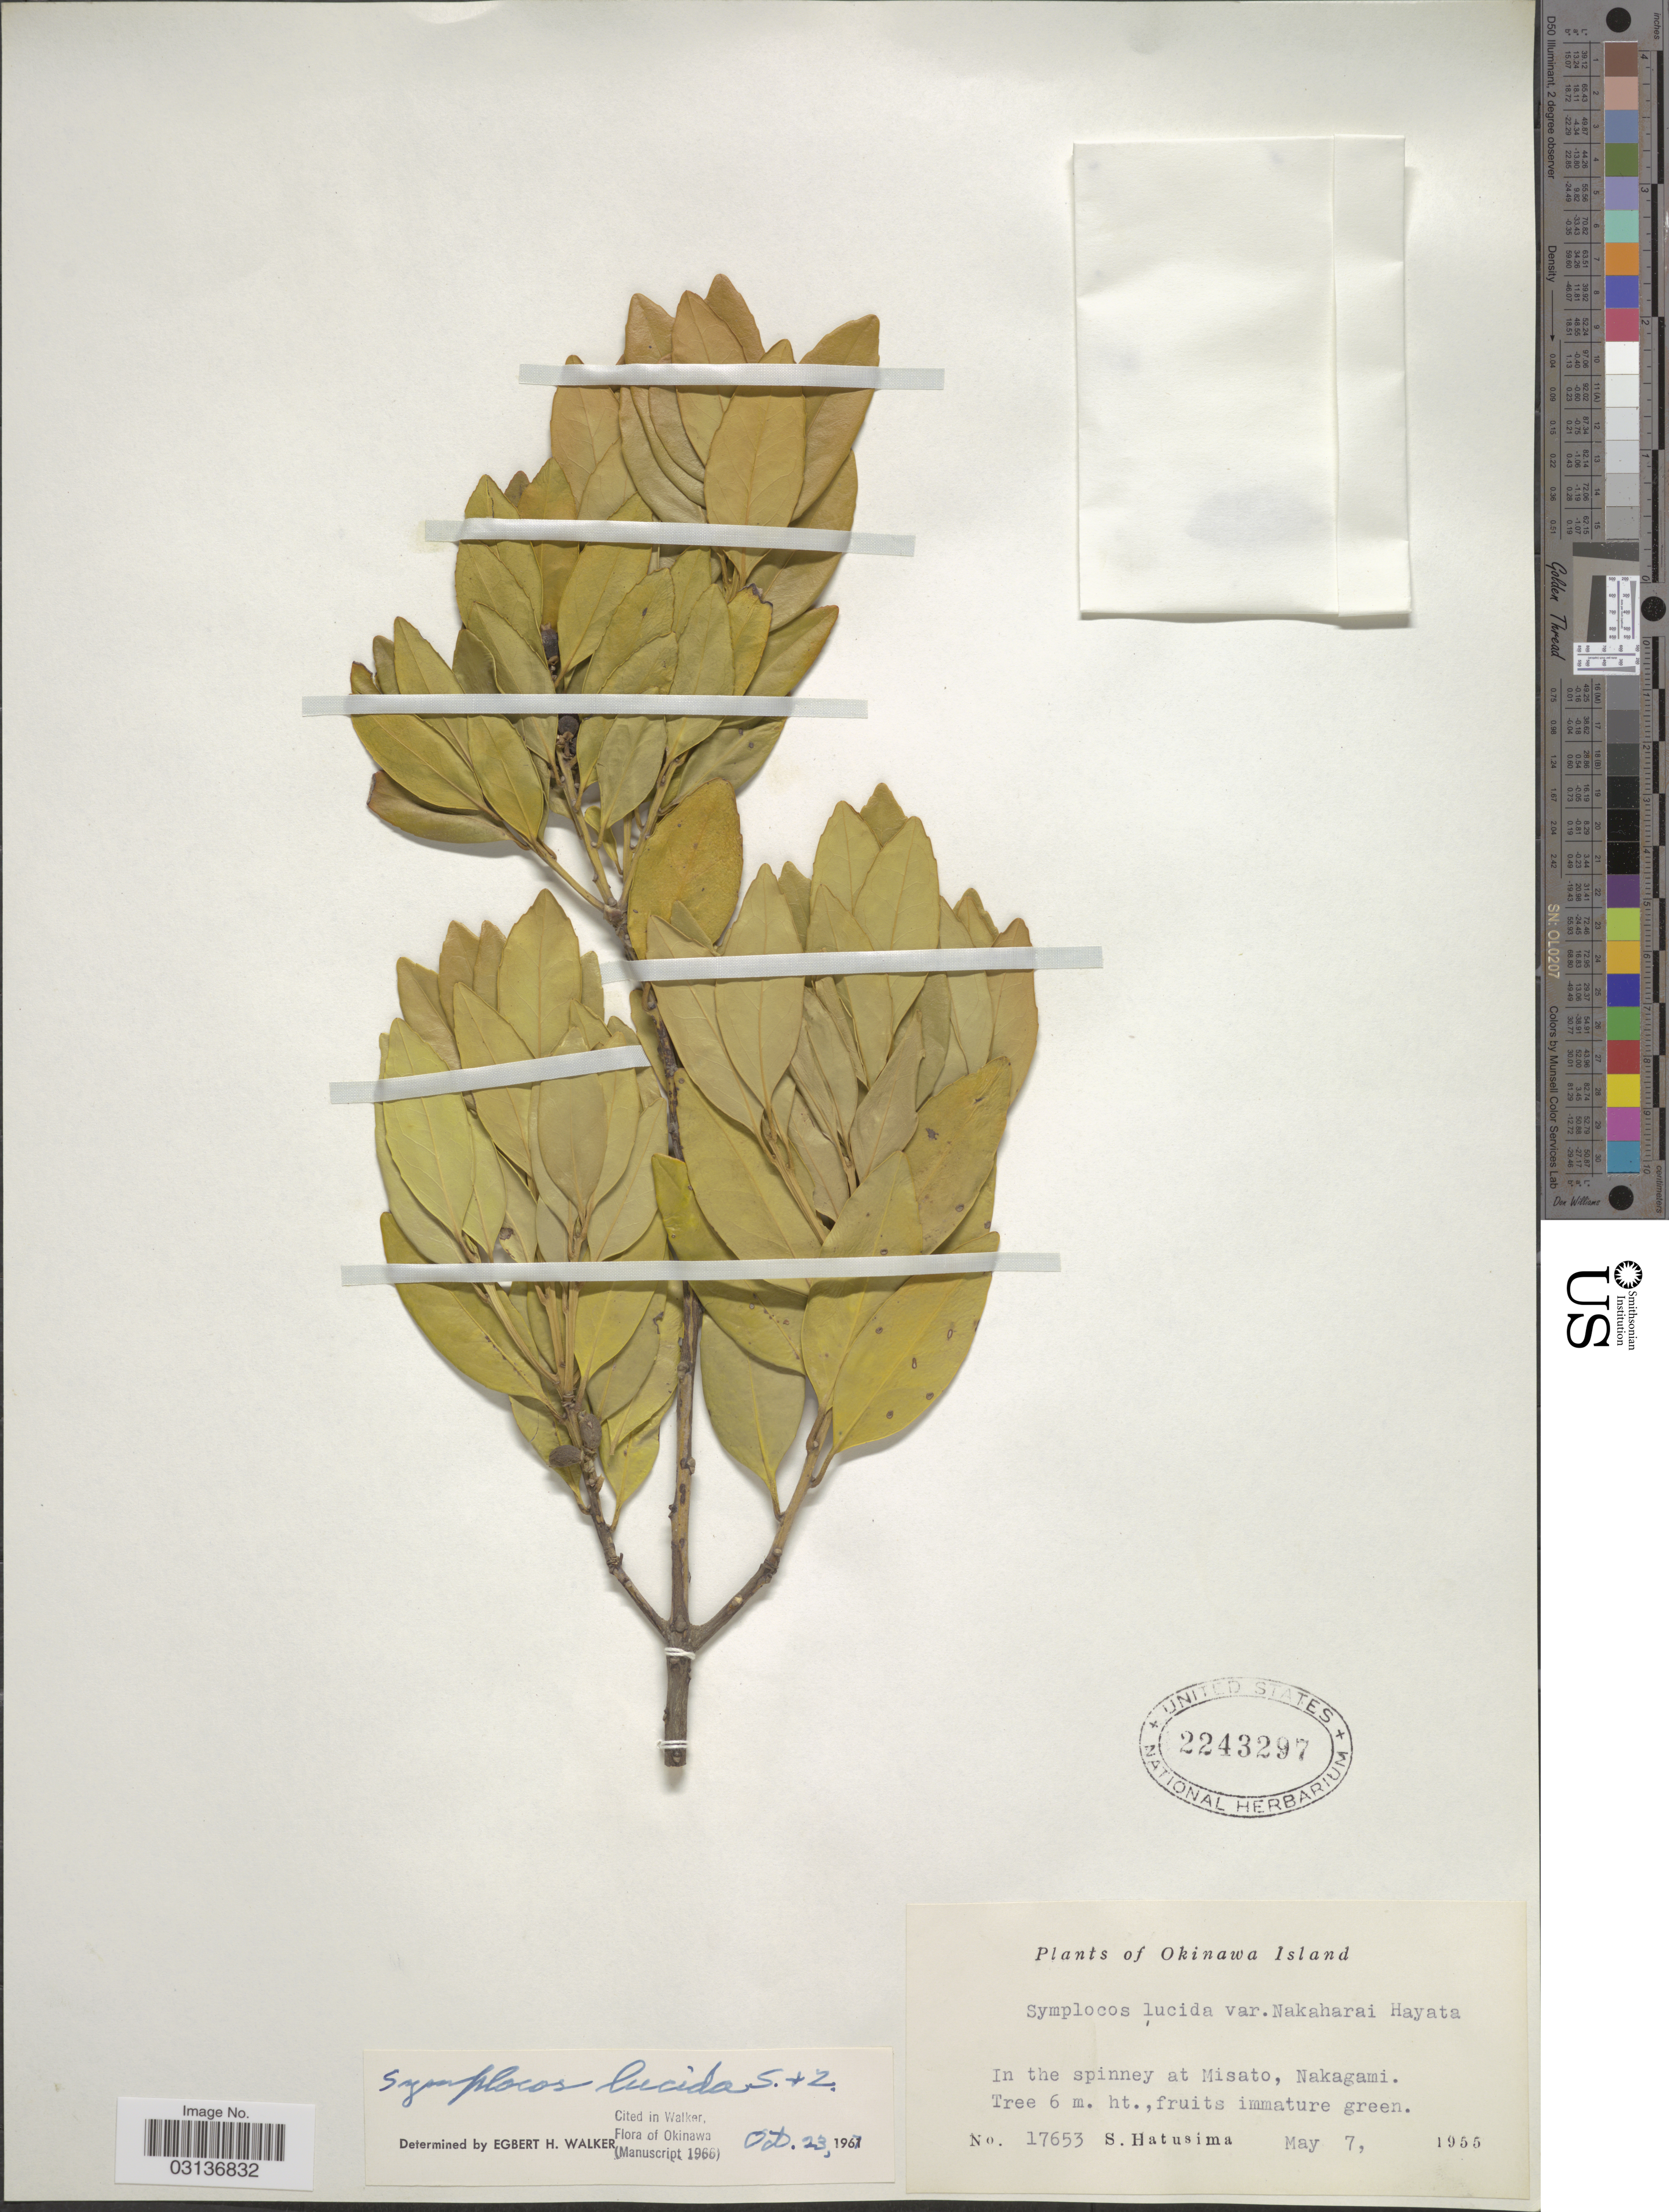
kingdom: Plantae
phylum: Tracheophyta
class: Magnoliopsida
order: Ericales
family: Symplocaceae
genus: Symplocos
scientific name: Symplocos lucida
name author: (Thurb.) Siebold & Zucc.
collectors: S. Hatusima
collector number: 17653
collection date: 1955-05-07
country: Japan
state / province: Okinawa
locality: Okinawa Island. In the spinney at Misato, Nakagami.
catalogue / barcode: US 2243297